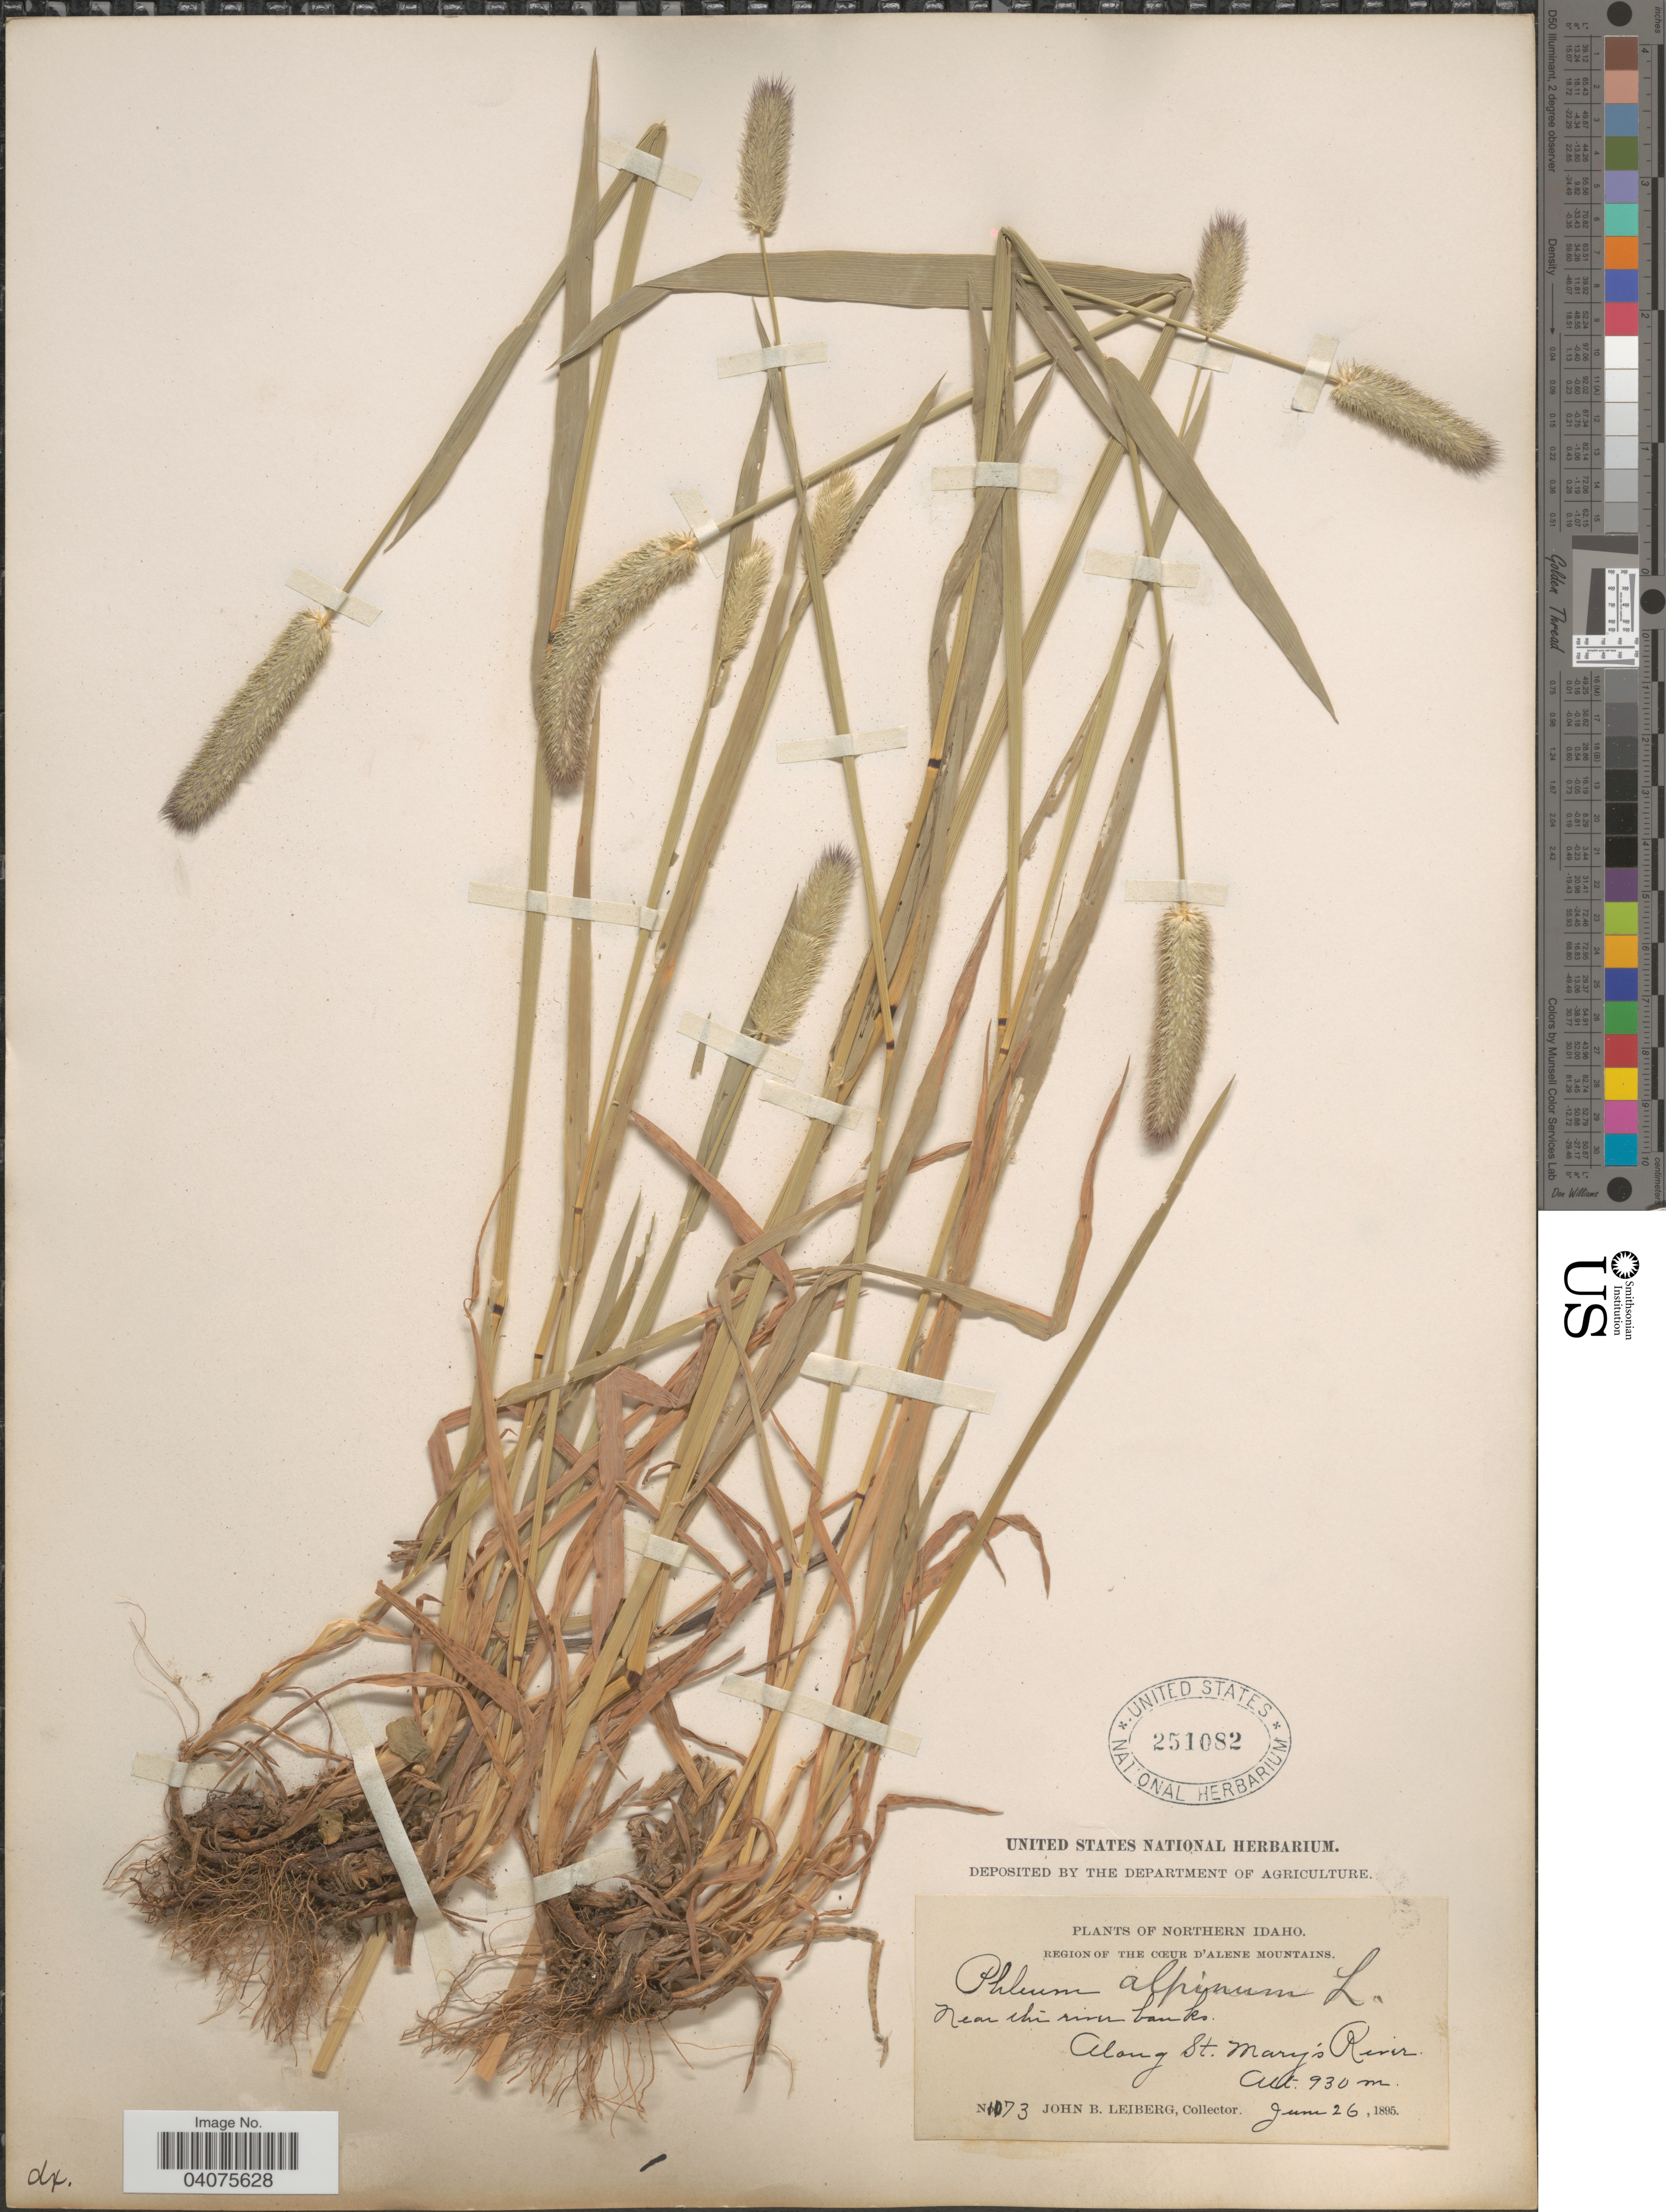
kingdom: Plantae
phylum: Tracheophyta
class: Liliopsida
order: Poales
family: Poaceae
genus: Phleum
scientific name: Phleum alpinum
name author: L.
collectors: J. B. Leiberg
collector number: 1073*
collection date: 1895-06-26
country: United States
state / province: Idaho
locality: Northern Idaho. Region of the Cœur d'Alene Mountains. Along St. Mary's River.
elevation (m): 930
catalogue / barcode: US 251082